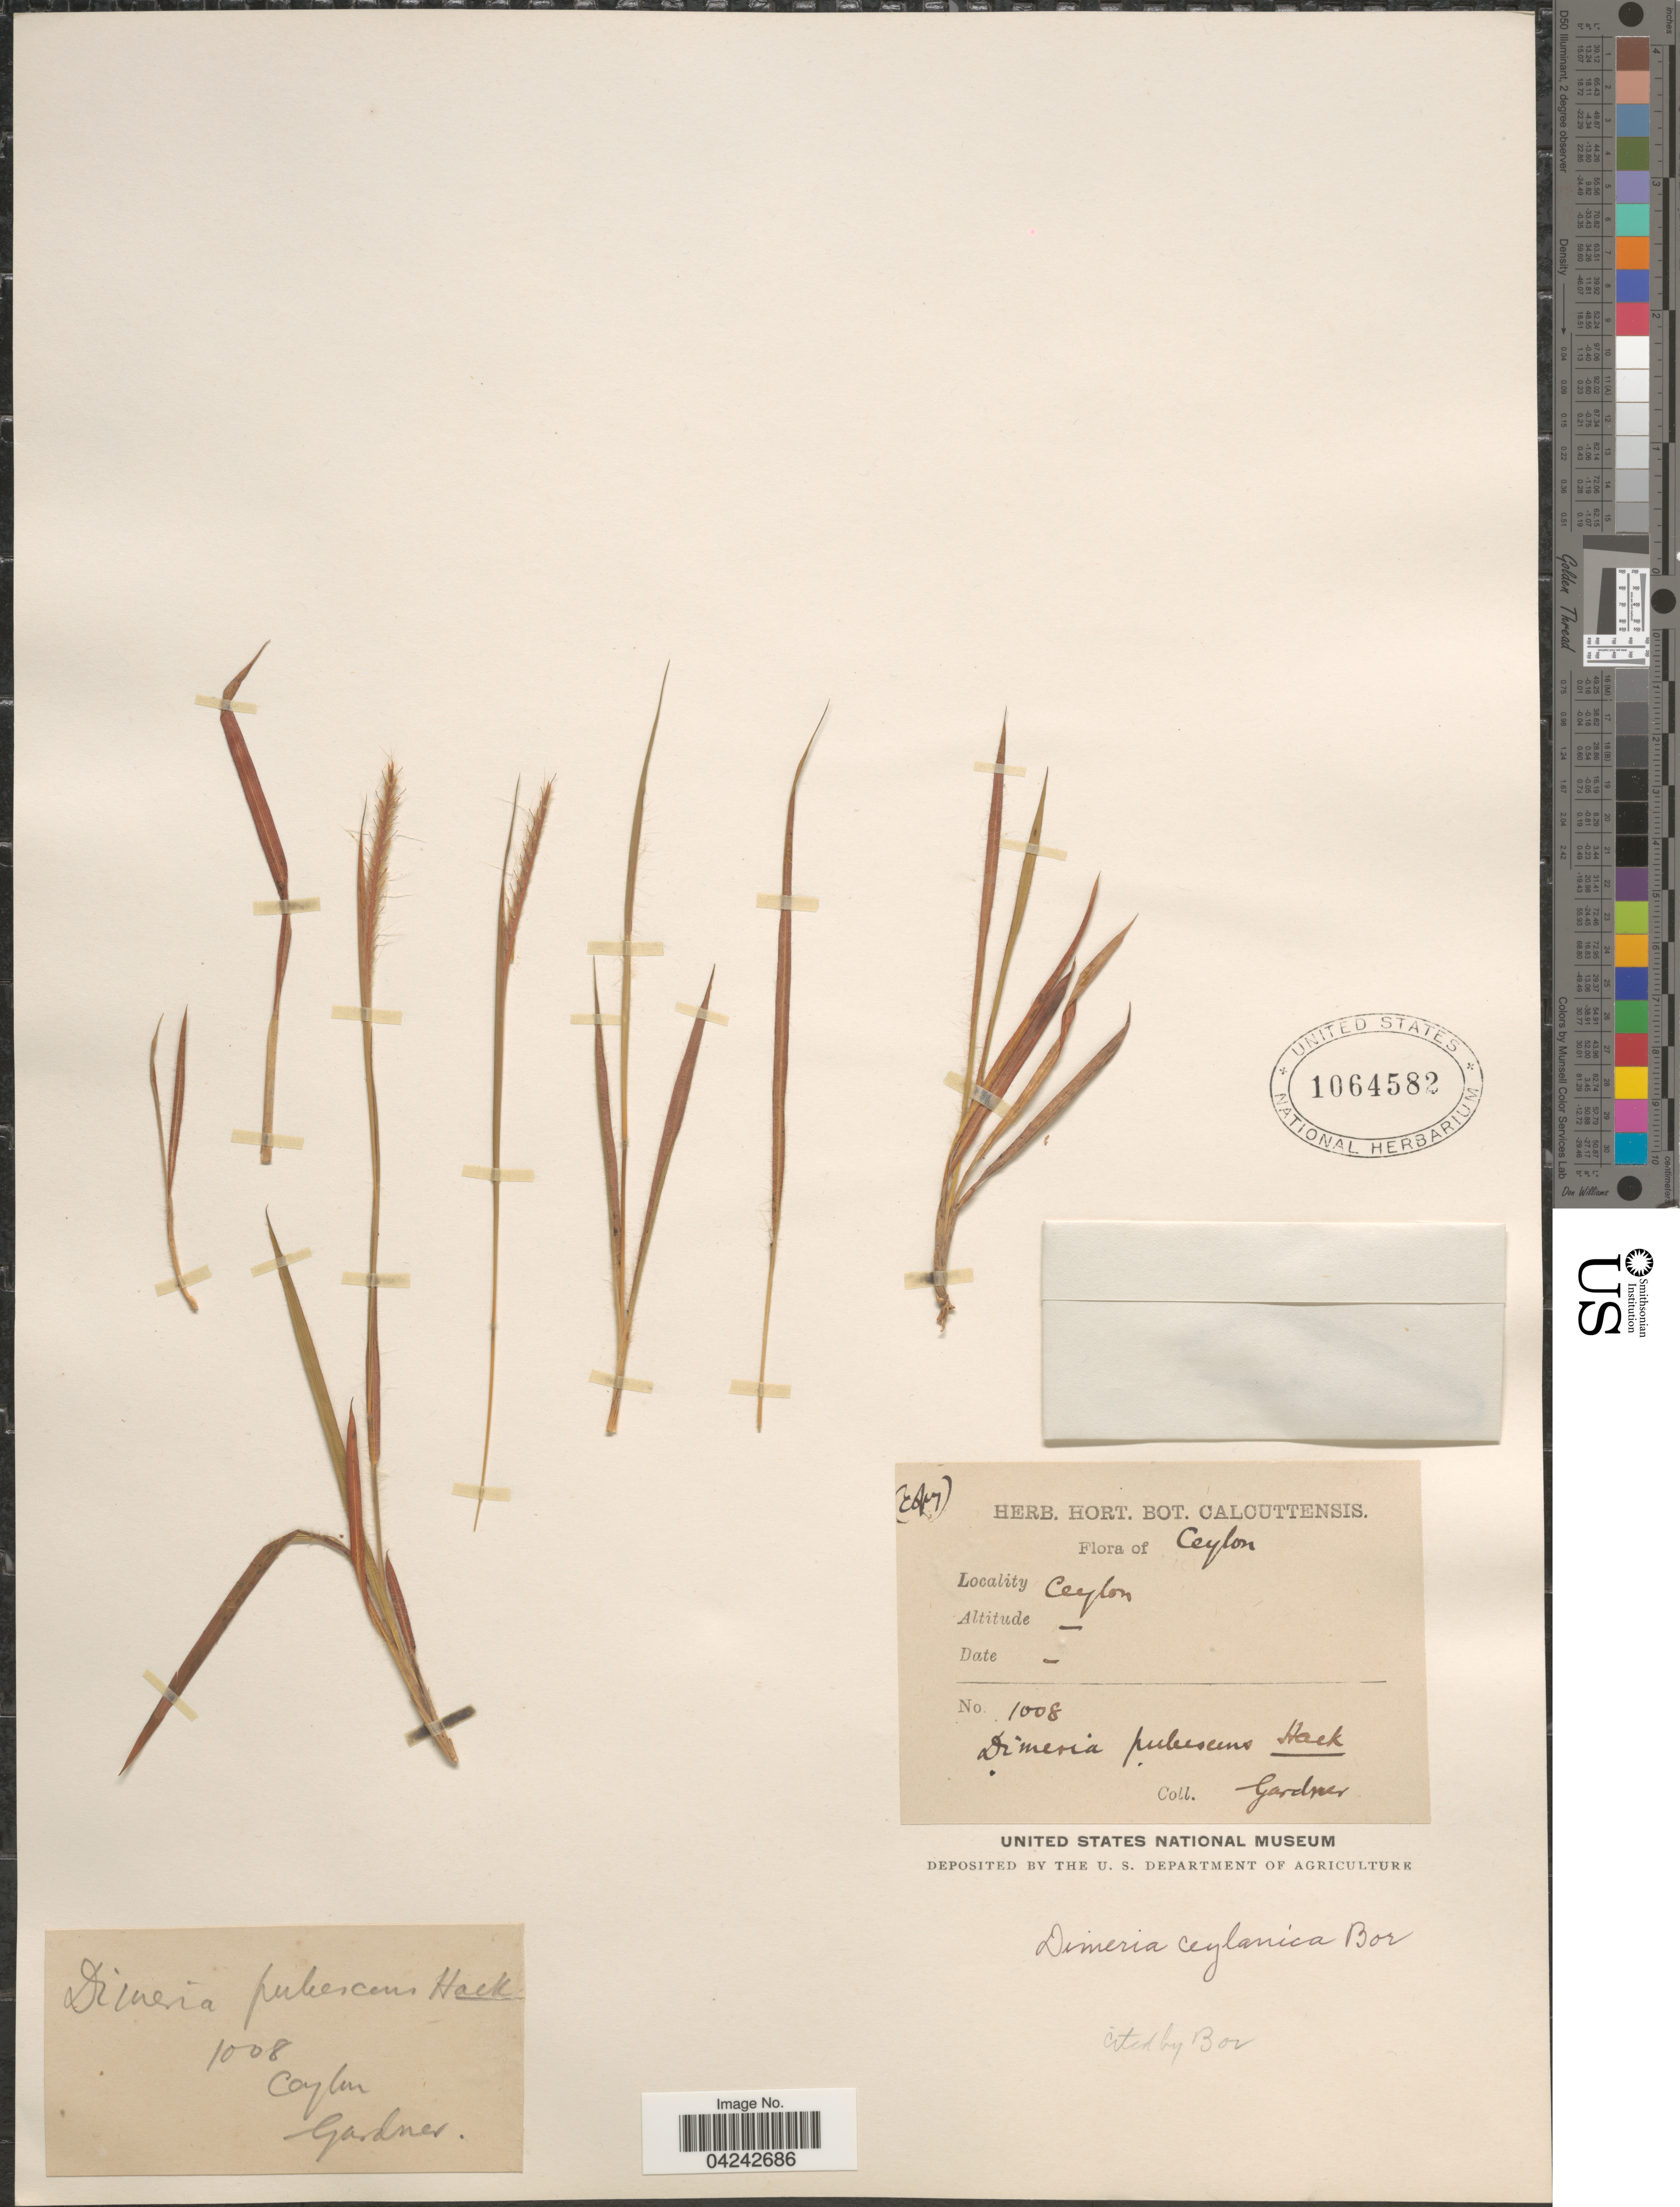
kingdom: Plantae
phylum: Tracheophyta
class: Liliopsida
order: Poales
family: Poaceae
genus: Dimeria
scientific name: Dimeria pubescens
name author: Hack.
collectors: -- Gardner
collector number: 1008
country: Sri Lanka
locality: Ceylon.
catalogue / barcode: US 1064582